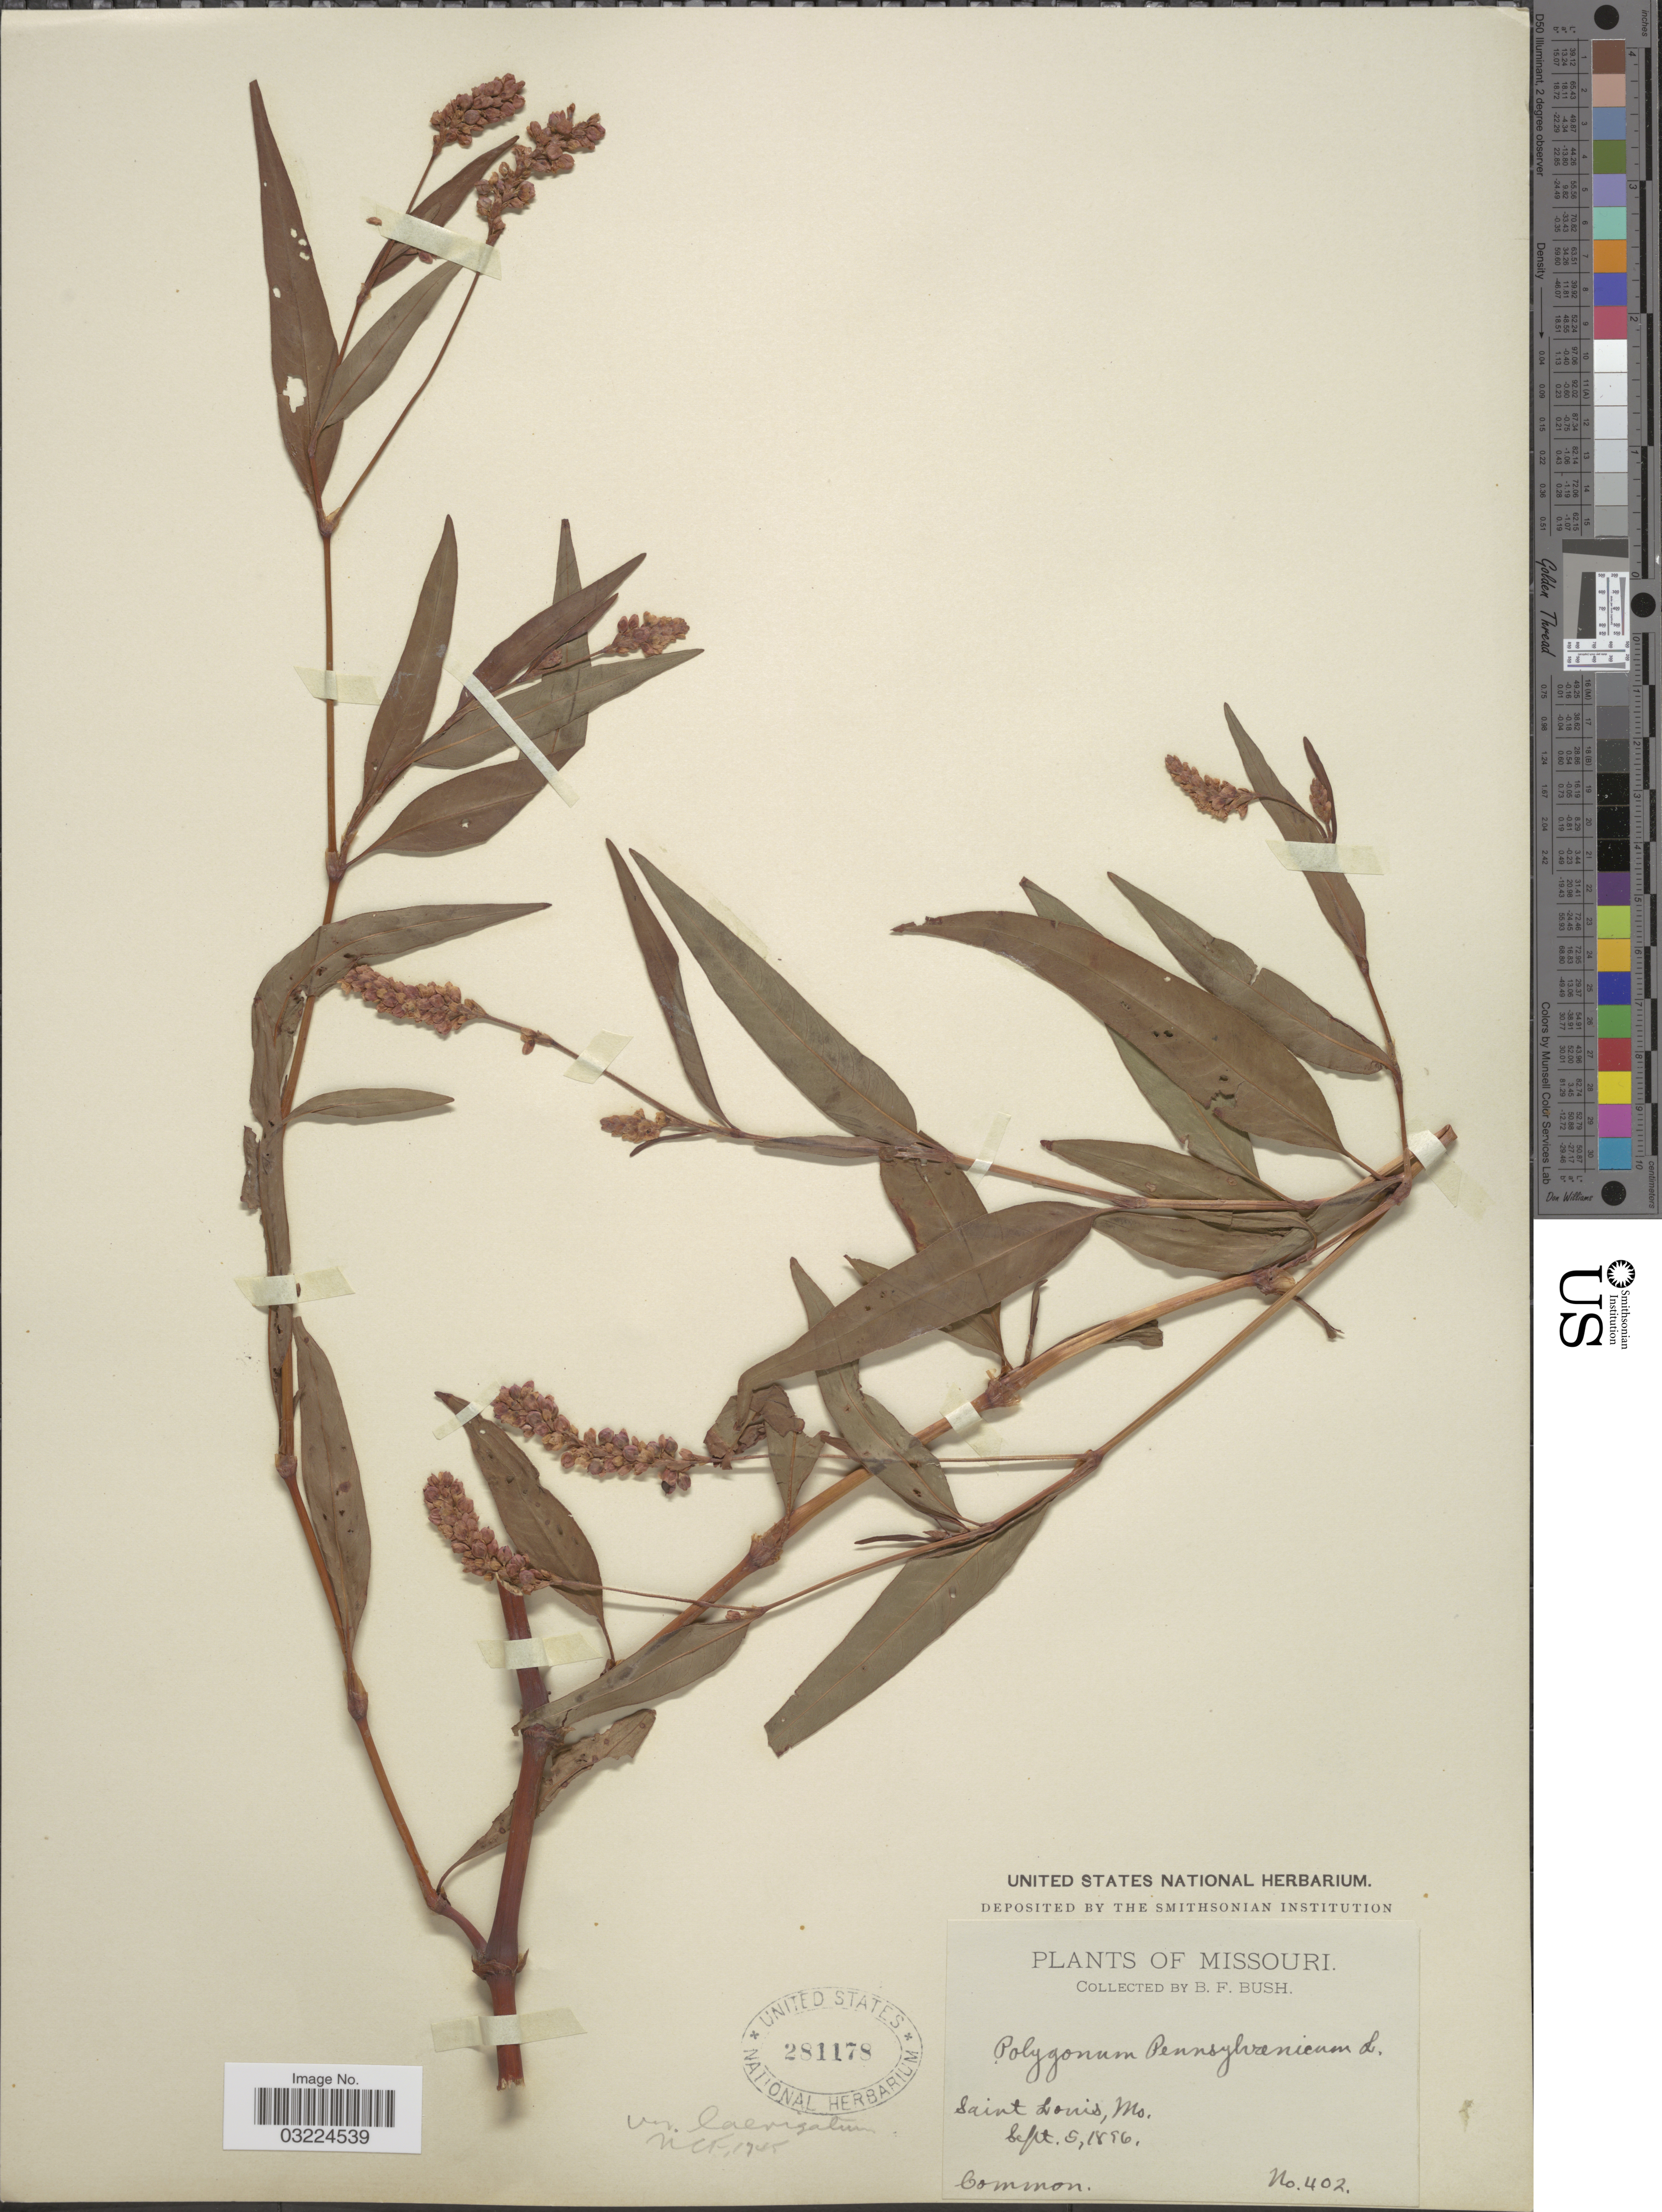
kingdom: Plantae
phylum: Tracheophyta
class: Magnoliopsida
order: Caryophyllales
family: Polygonaceae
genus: Persicaria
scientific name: Persicaria pensylvanica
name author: (L.) M. Gómez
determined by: Atha, D. E.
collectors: B. F. Bush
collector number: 402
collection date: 1896-09-05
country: United States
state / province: Missouri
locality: Saint Louis, Mo.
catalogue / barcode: US 281178